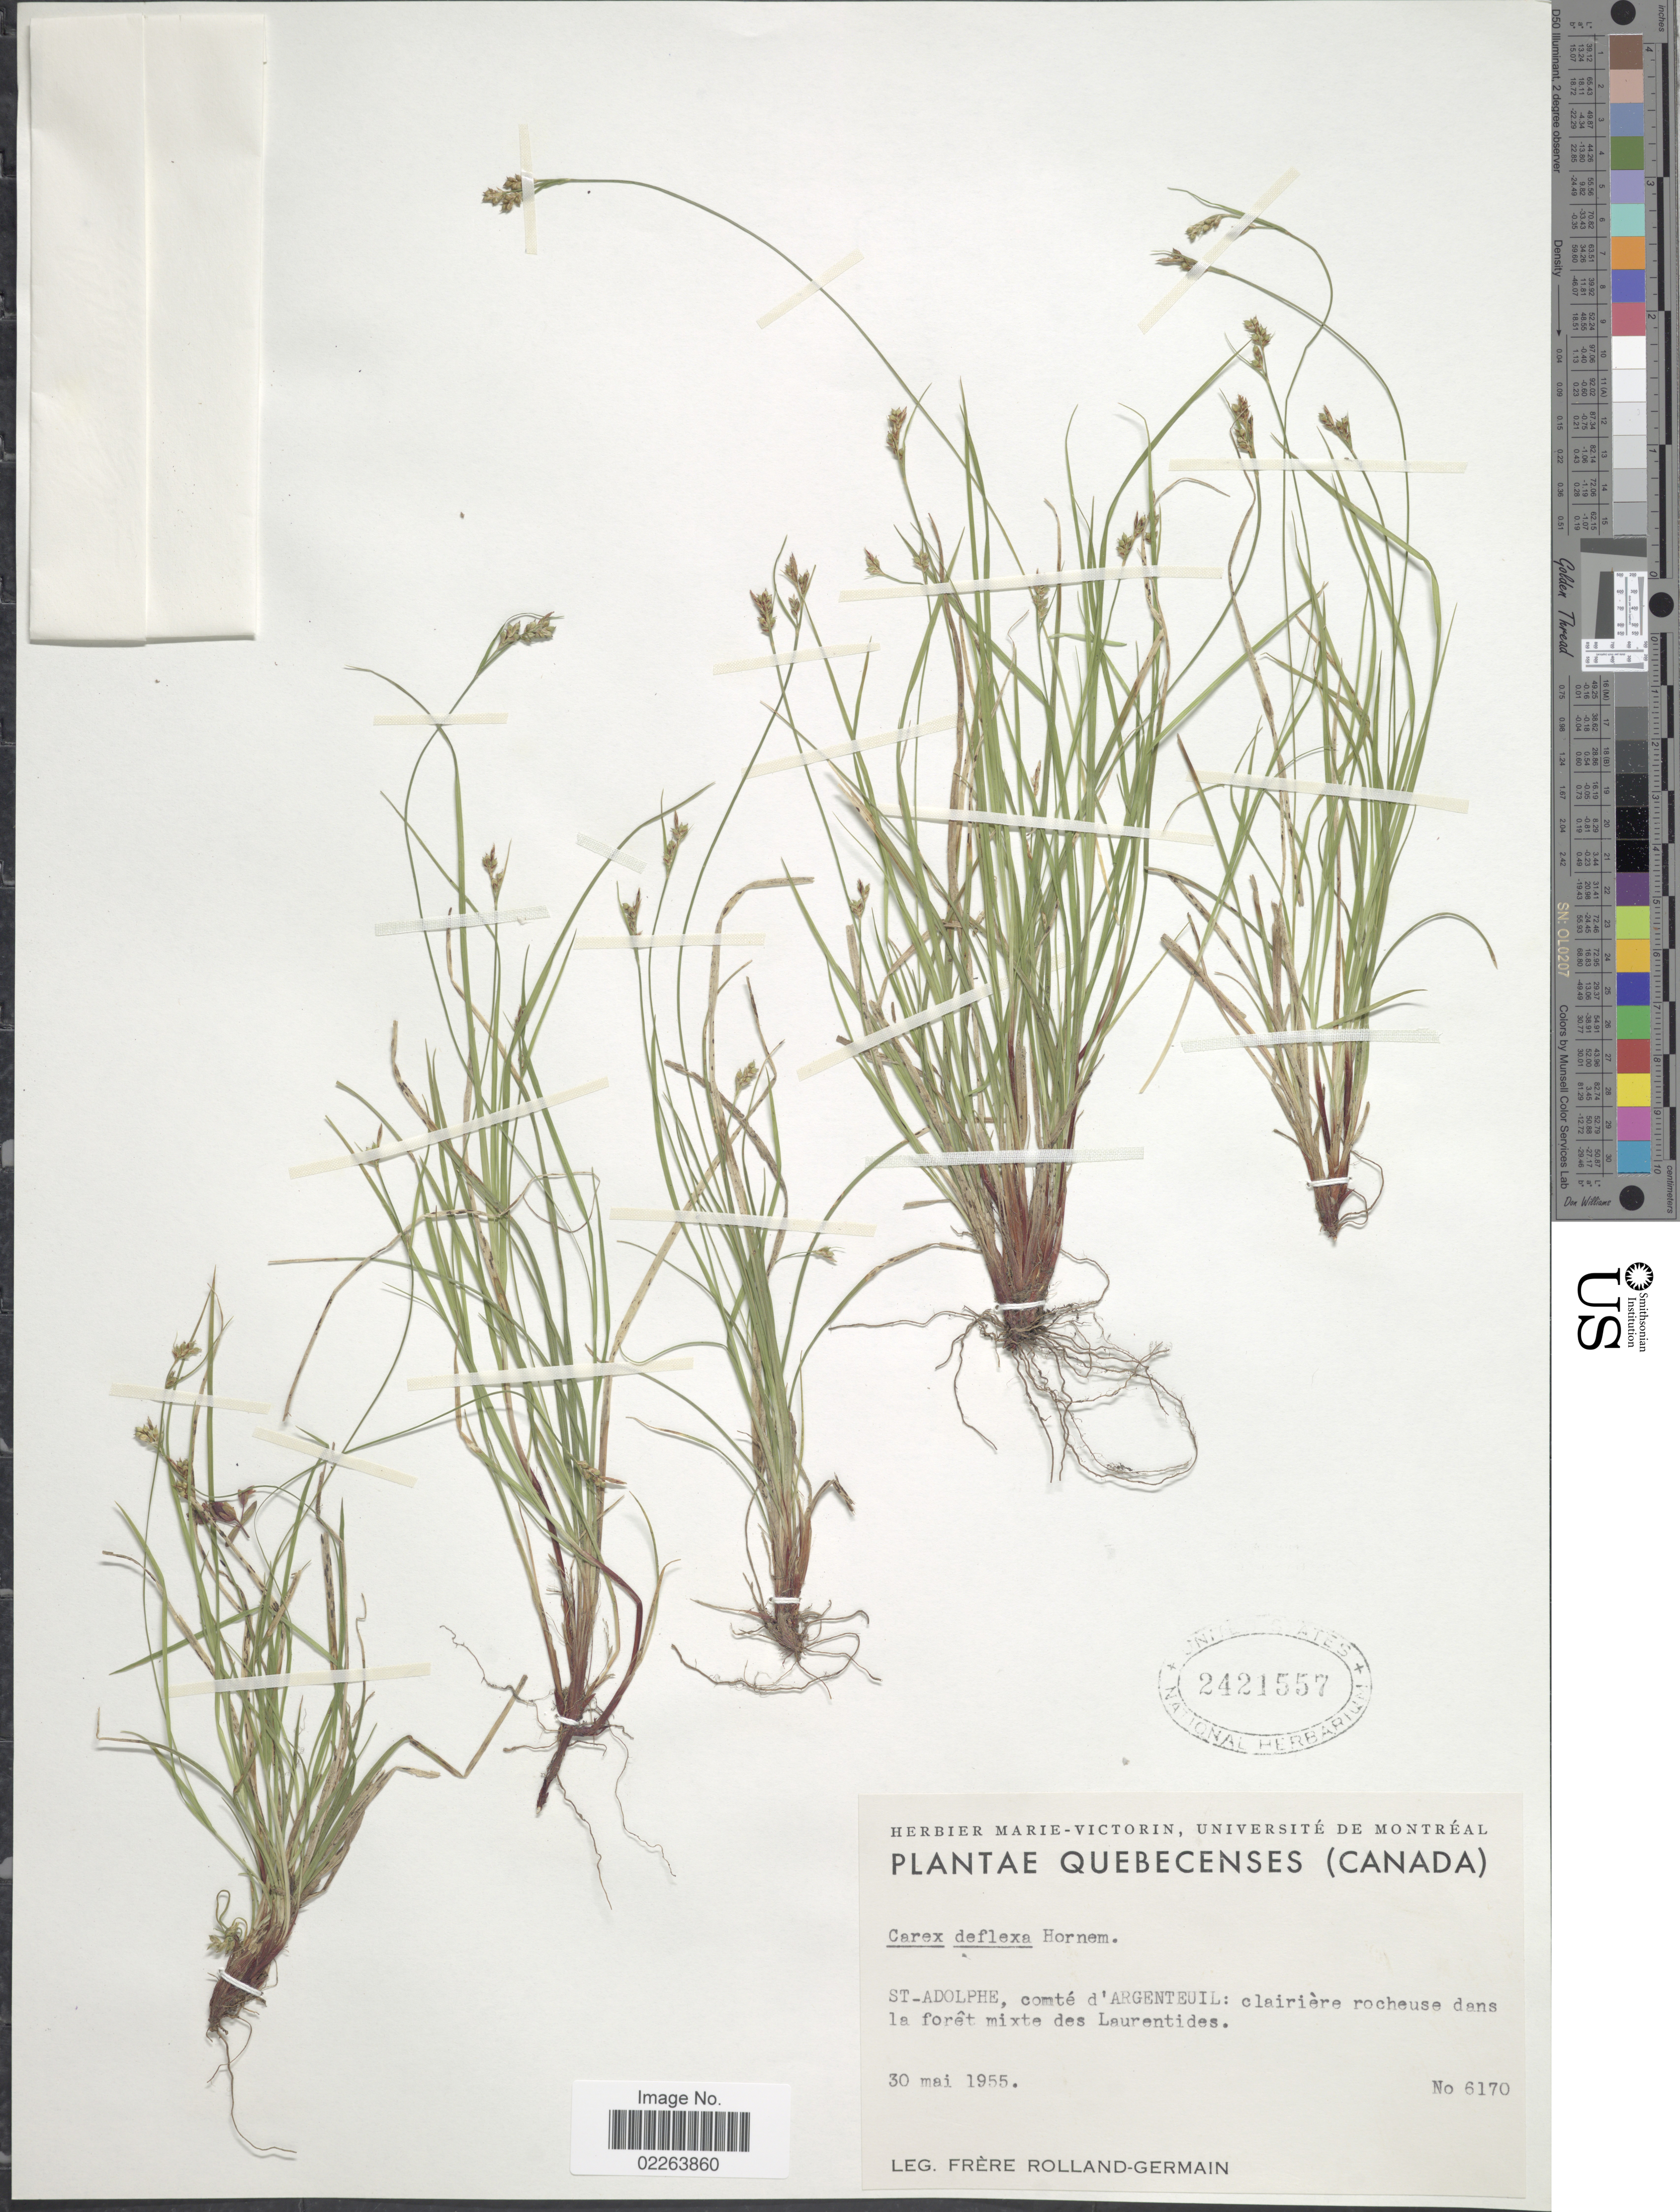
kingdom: Plantae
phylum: Tracheophyta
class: Liliopsida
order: Poales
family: Cyperaceae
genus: Carex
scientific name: Carex deflexa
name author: Hornem.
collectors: Rolland-Germain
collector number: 6170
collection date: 1955-05-30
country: Canada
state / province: Quebec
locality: St-Adophe, comté d'Argenteuil: clairière rocheuse dans la forêt mixte des Laurentides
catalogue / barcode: US 2421557